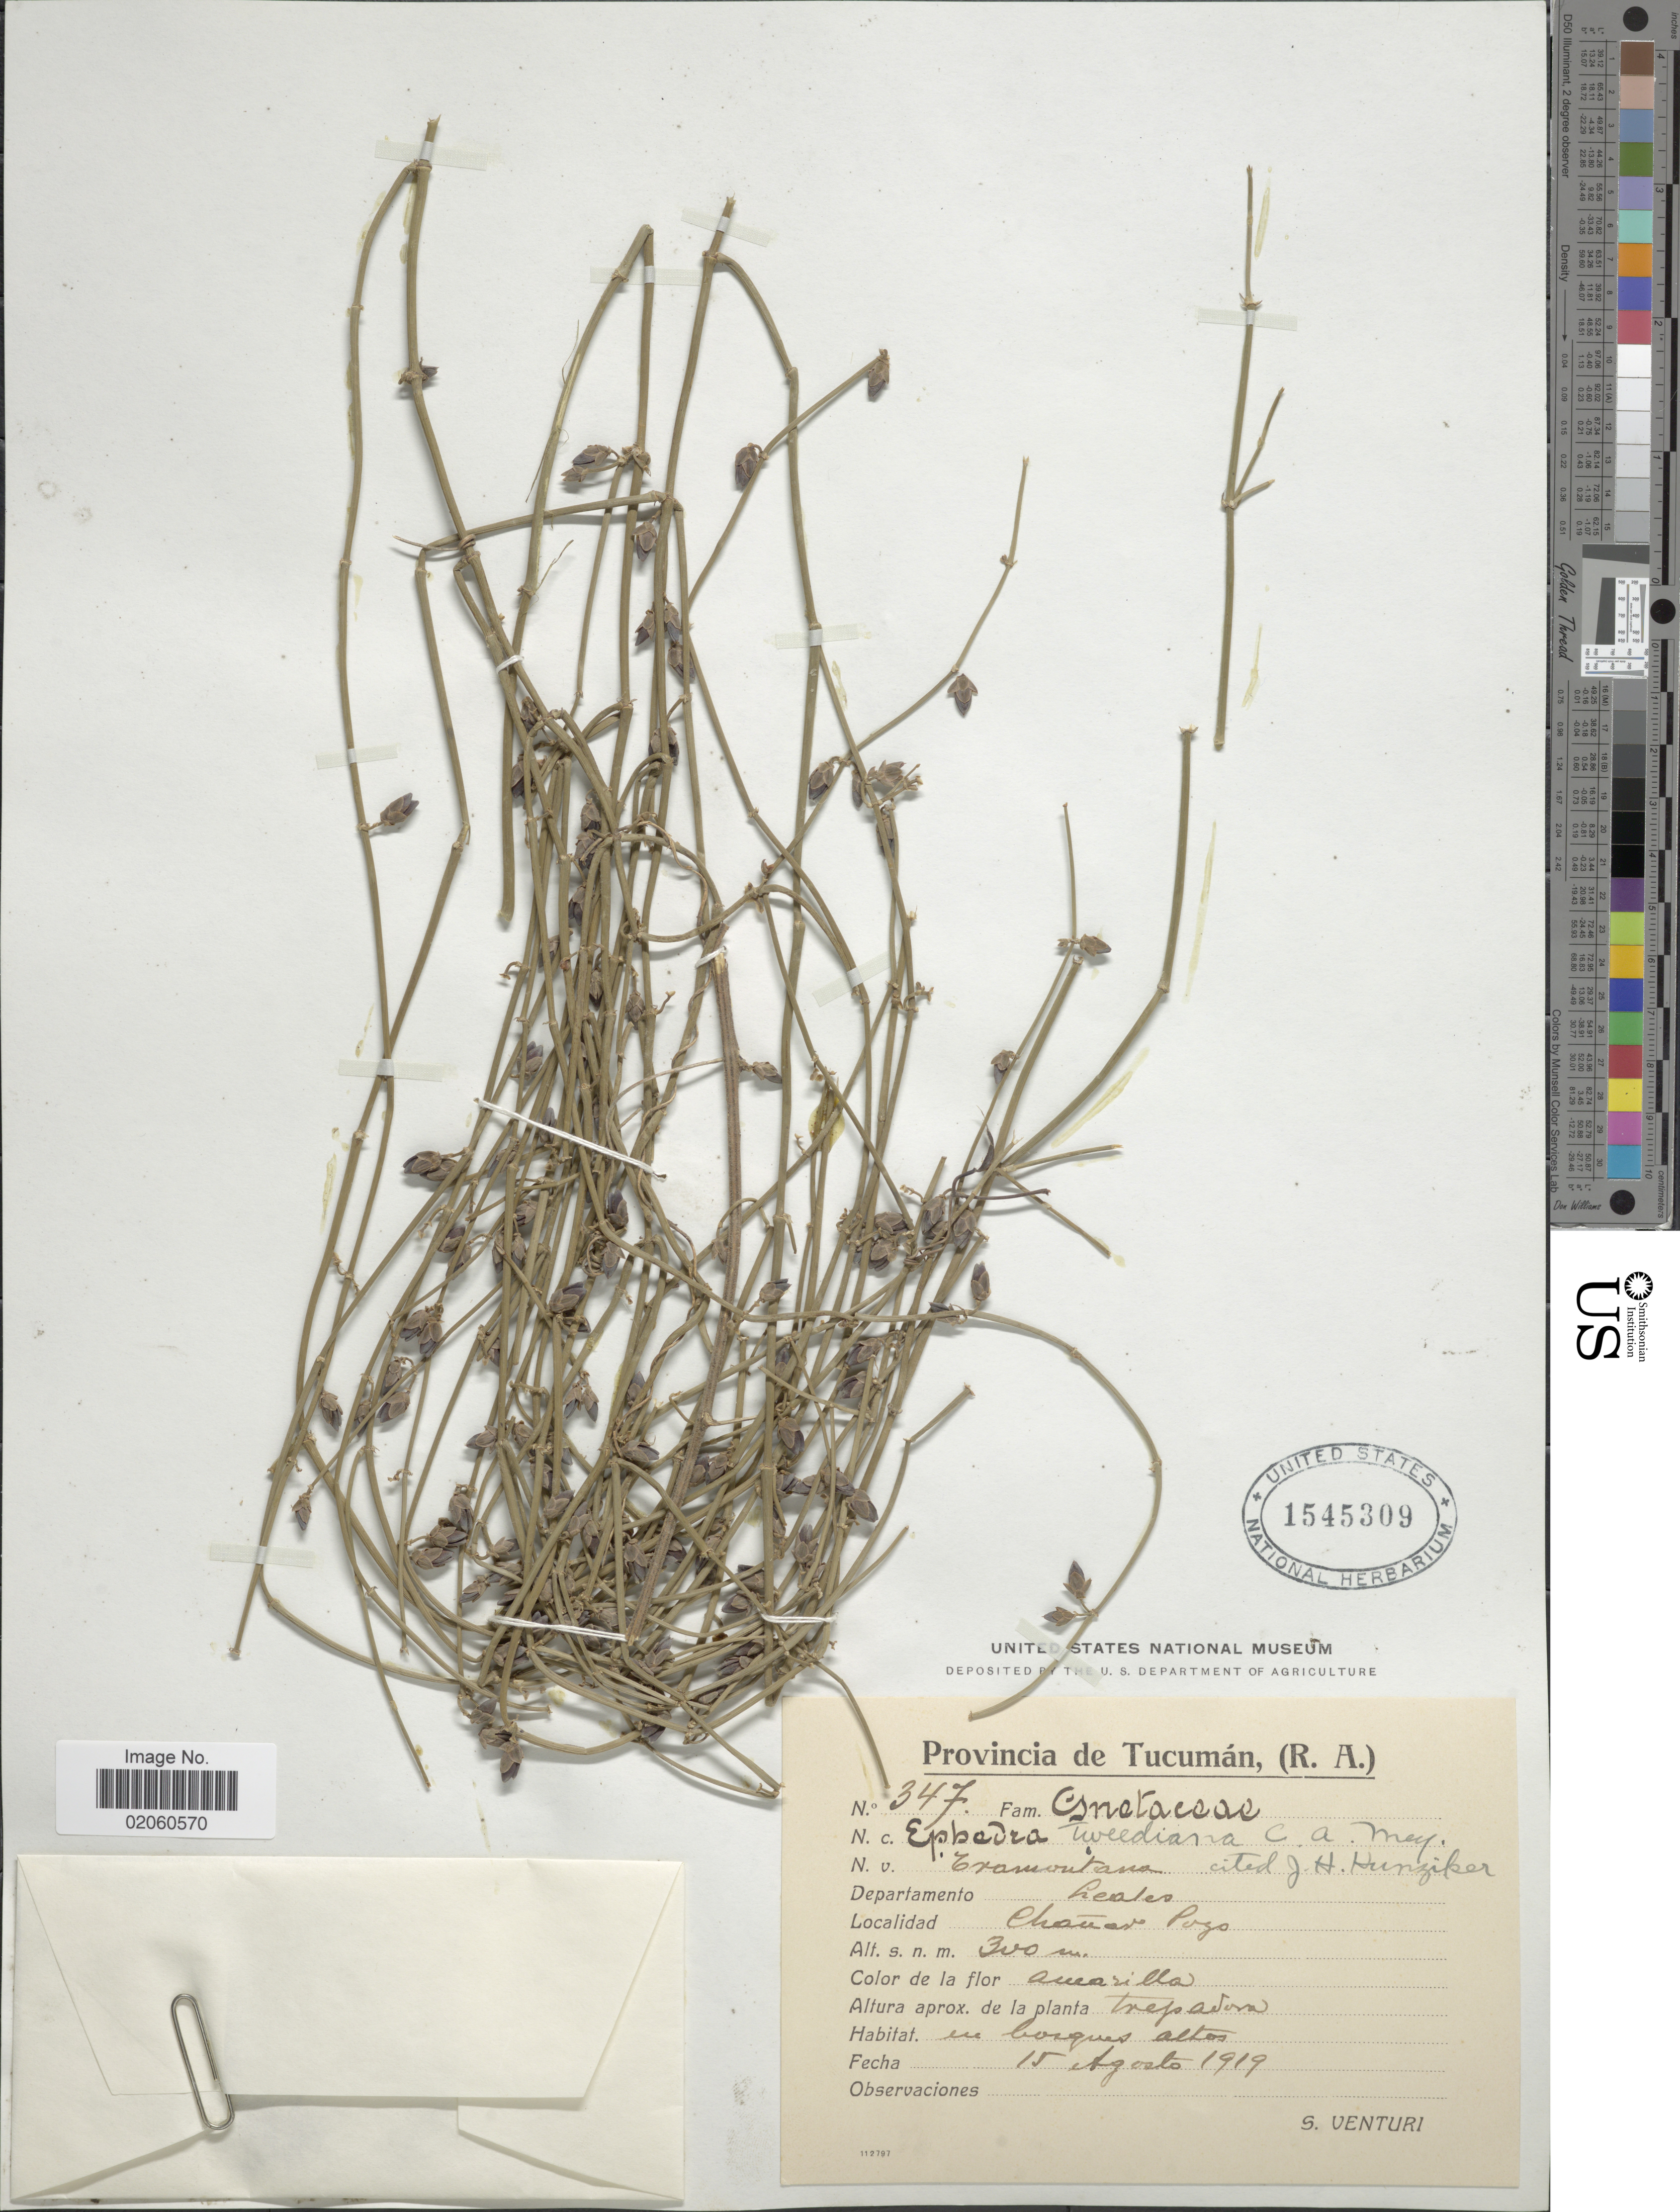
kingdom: Plantae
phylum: Tracheophyta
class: Gnetopsida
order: Ephedrales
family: Ephedraceae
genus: Ephedra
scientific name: Ephedra tweediana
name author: Fisch. & C.A. Mey.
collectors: S. Venturi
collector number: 347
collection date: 1919-08-15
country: Argentina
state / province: Tucuman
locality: (R.A.), Departamento Leales, Chañar Pago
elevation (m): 300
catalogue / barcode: US 1545309